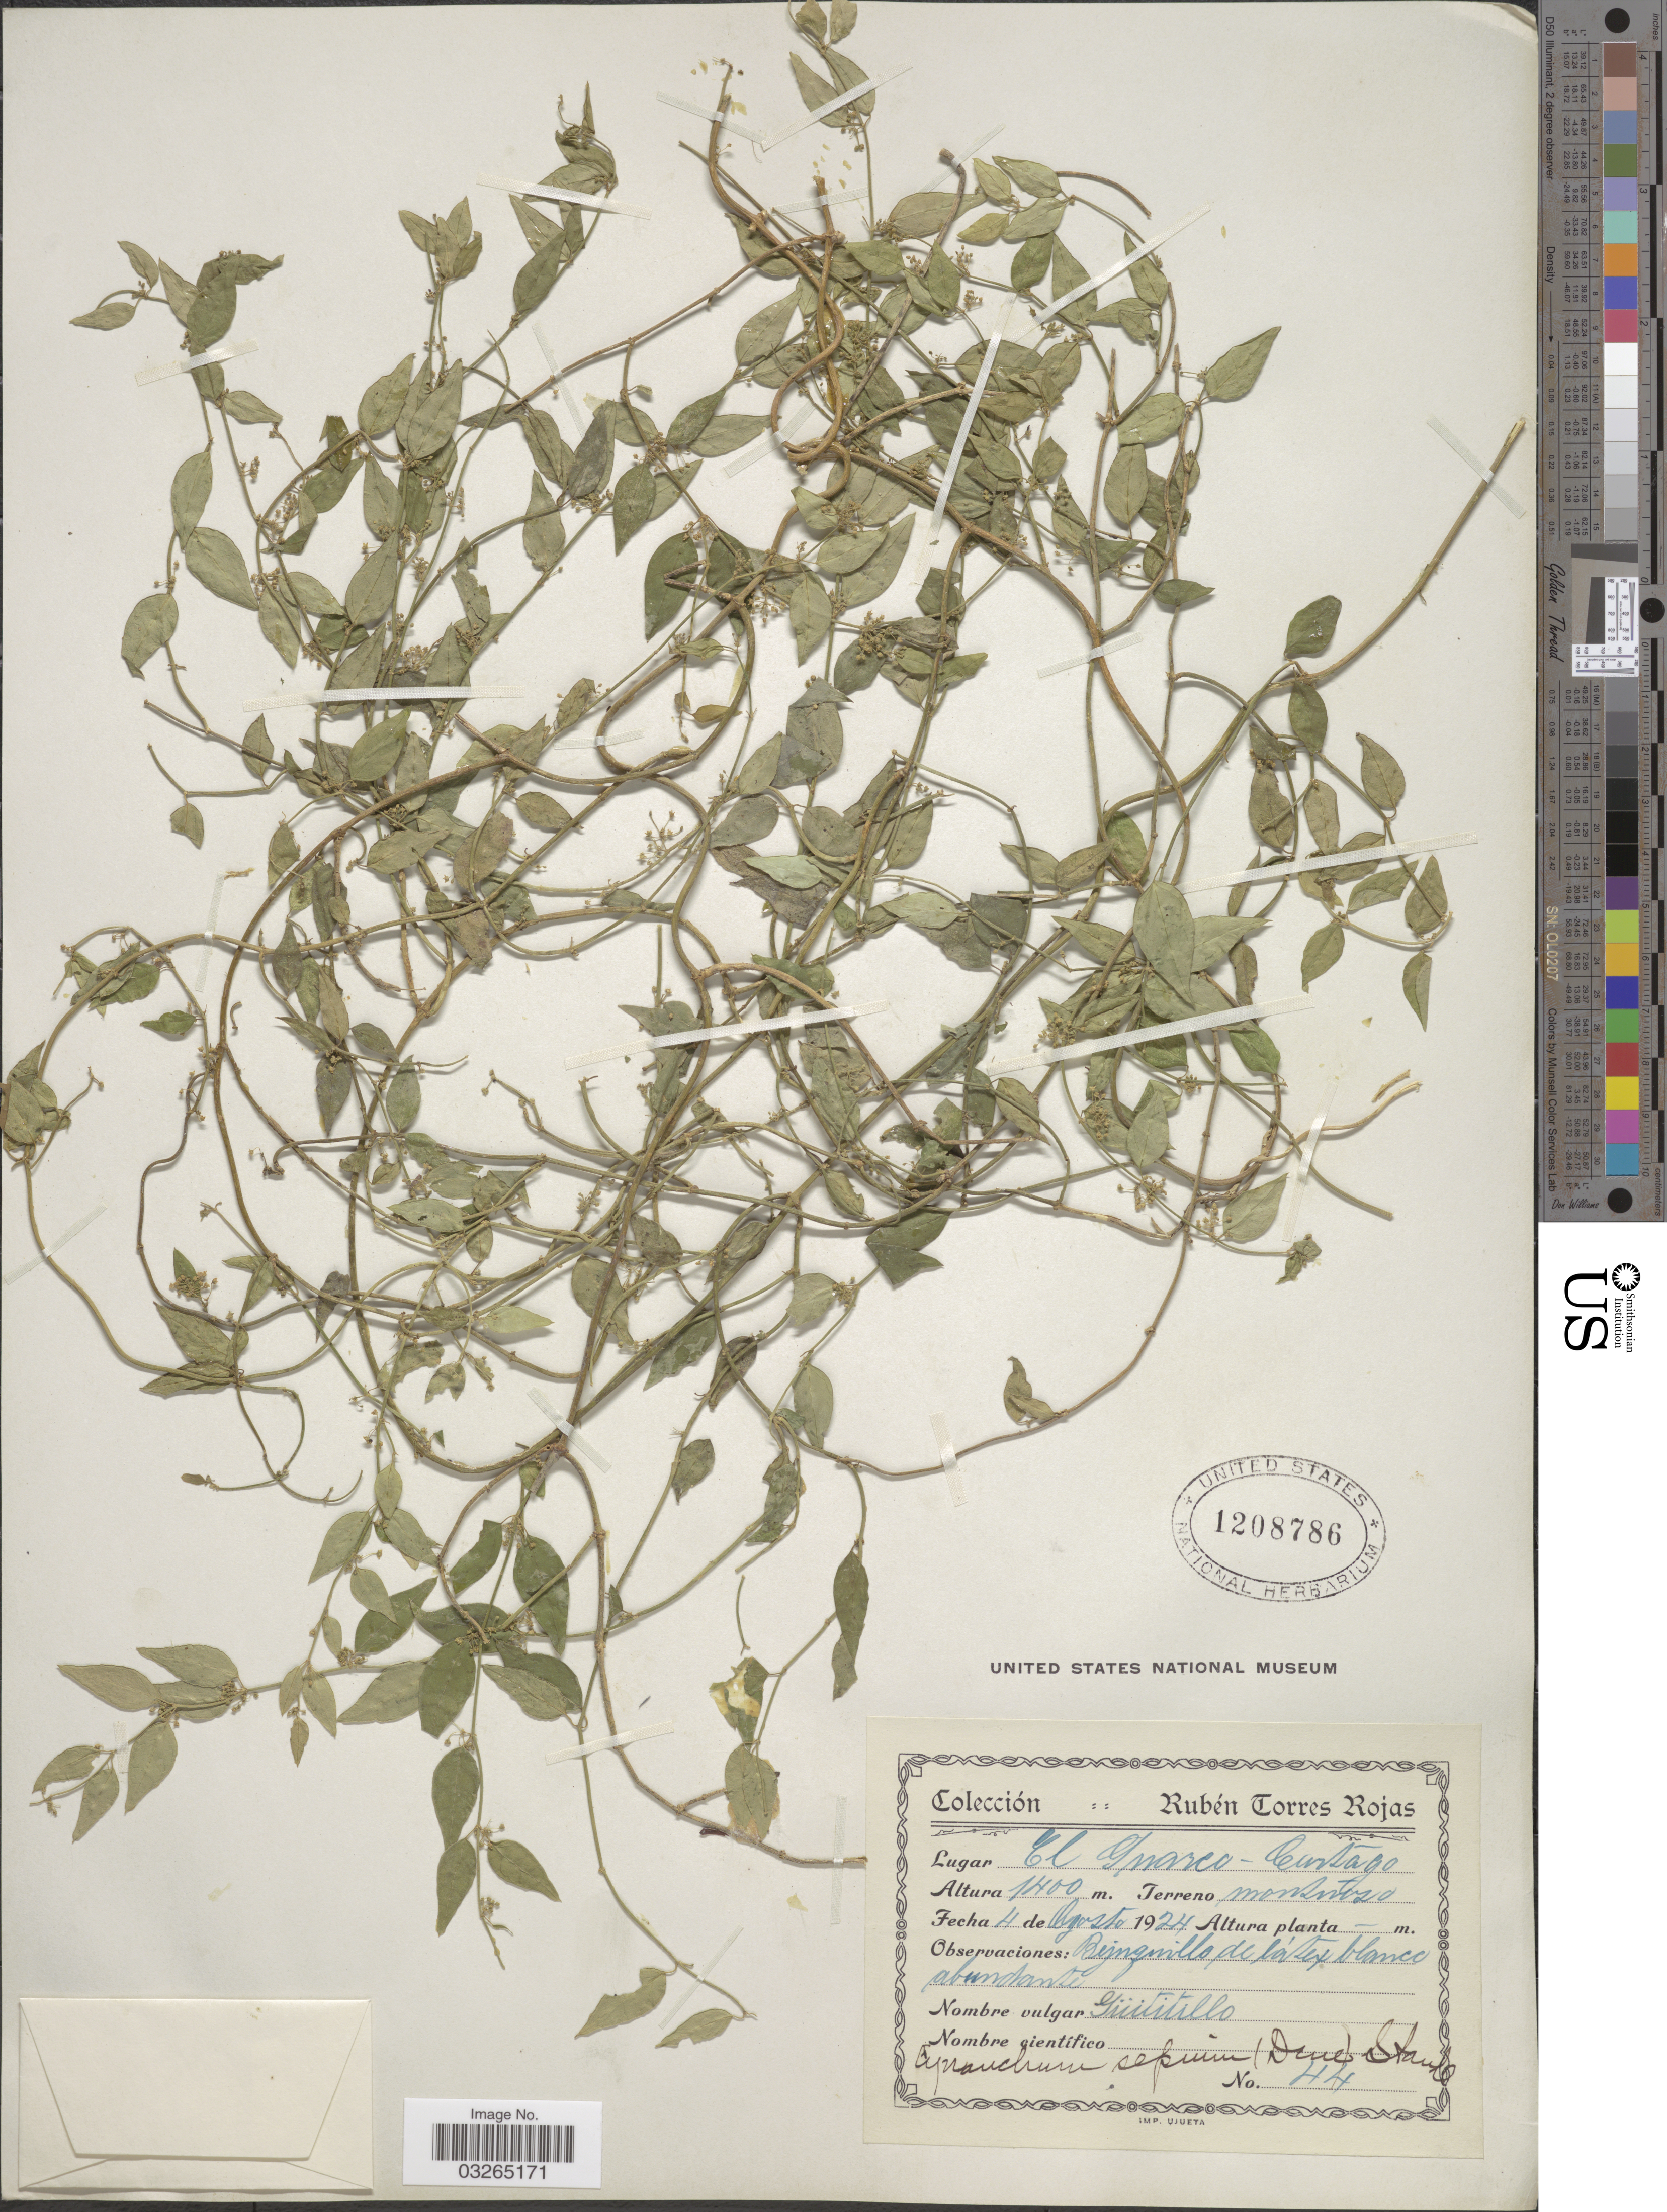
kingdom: Plantae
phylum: Tracheophyta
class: Magnoliopsida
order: Gentianales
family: Apocynaceae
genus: Vincetoxicum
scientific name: Vincetoxicum sepium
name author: Decne.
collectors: R. Torres Rojas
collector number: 44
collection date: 1924-08-04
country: Costa Rica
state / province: Cartago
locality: El Guarco.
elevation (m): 1400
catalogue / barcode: US 1208786